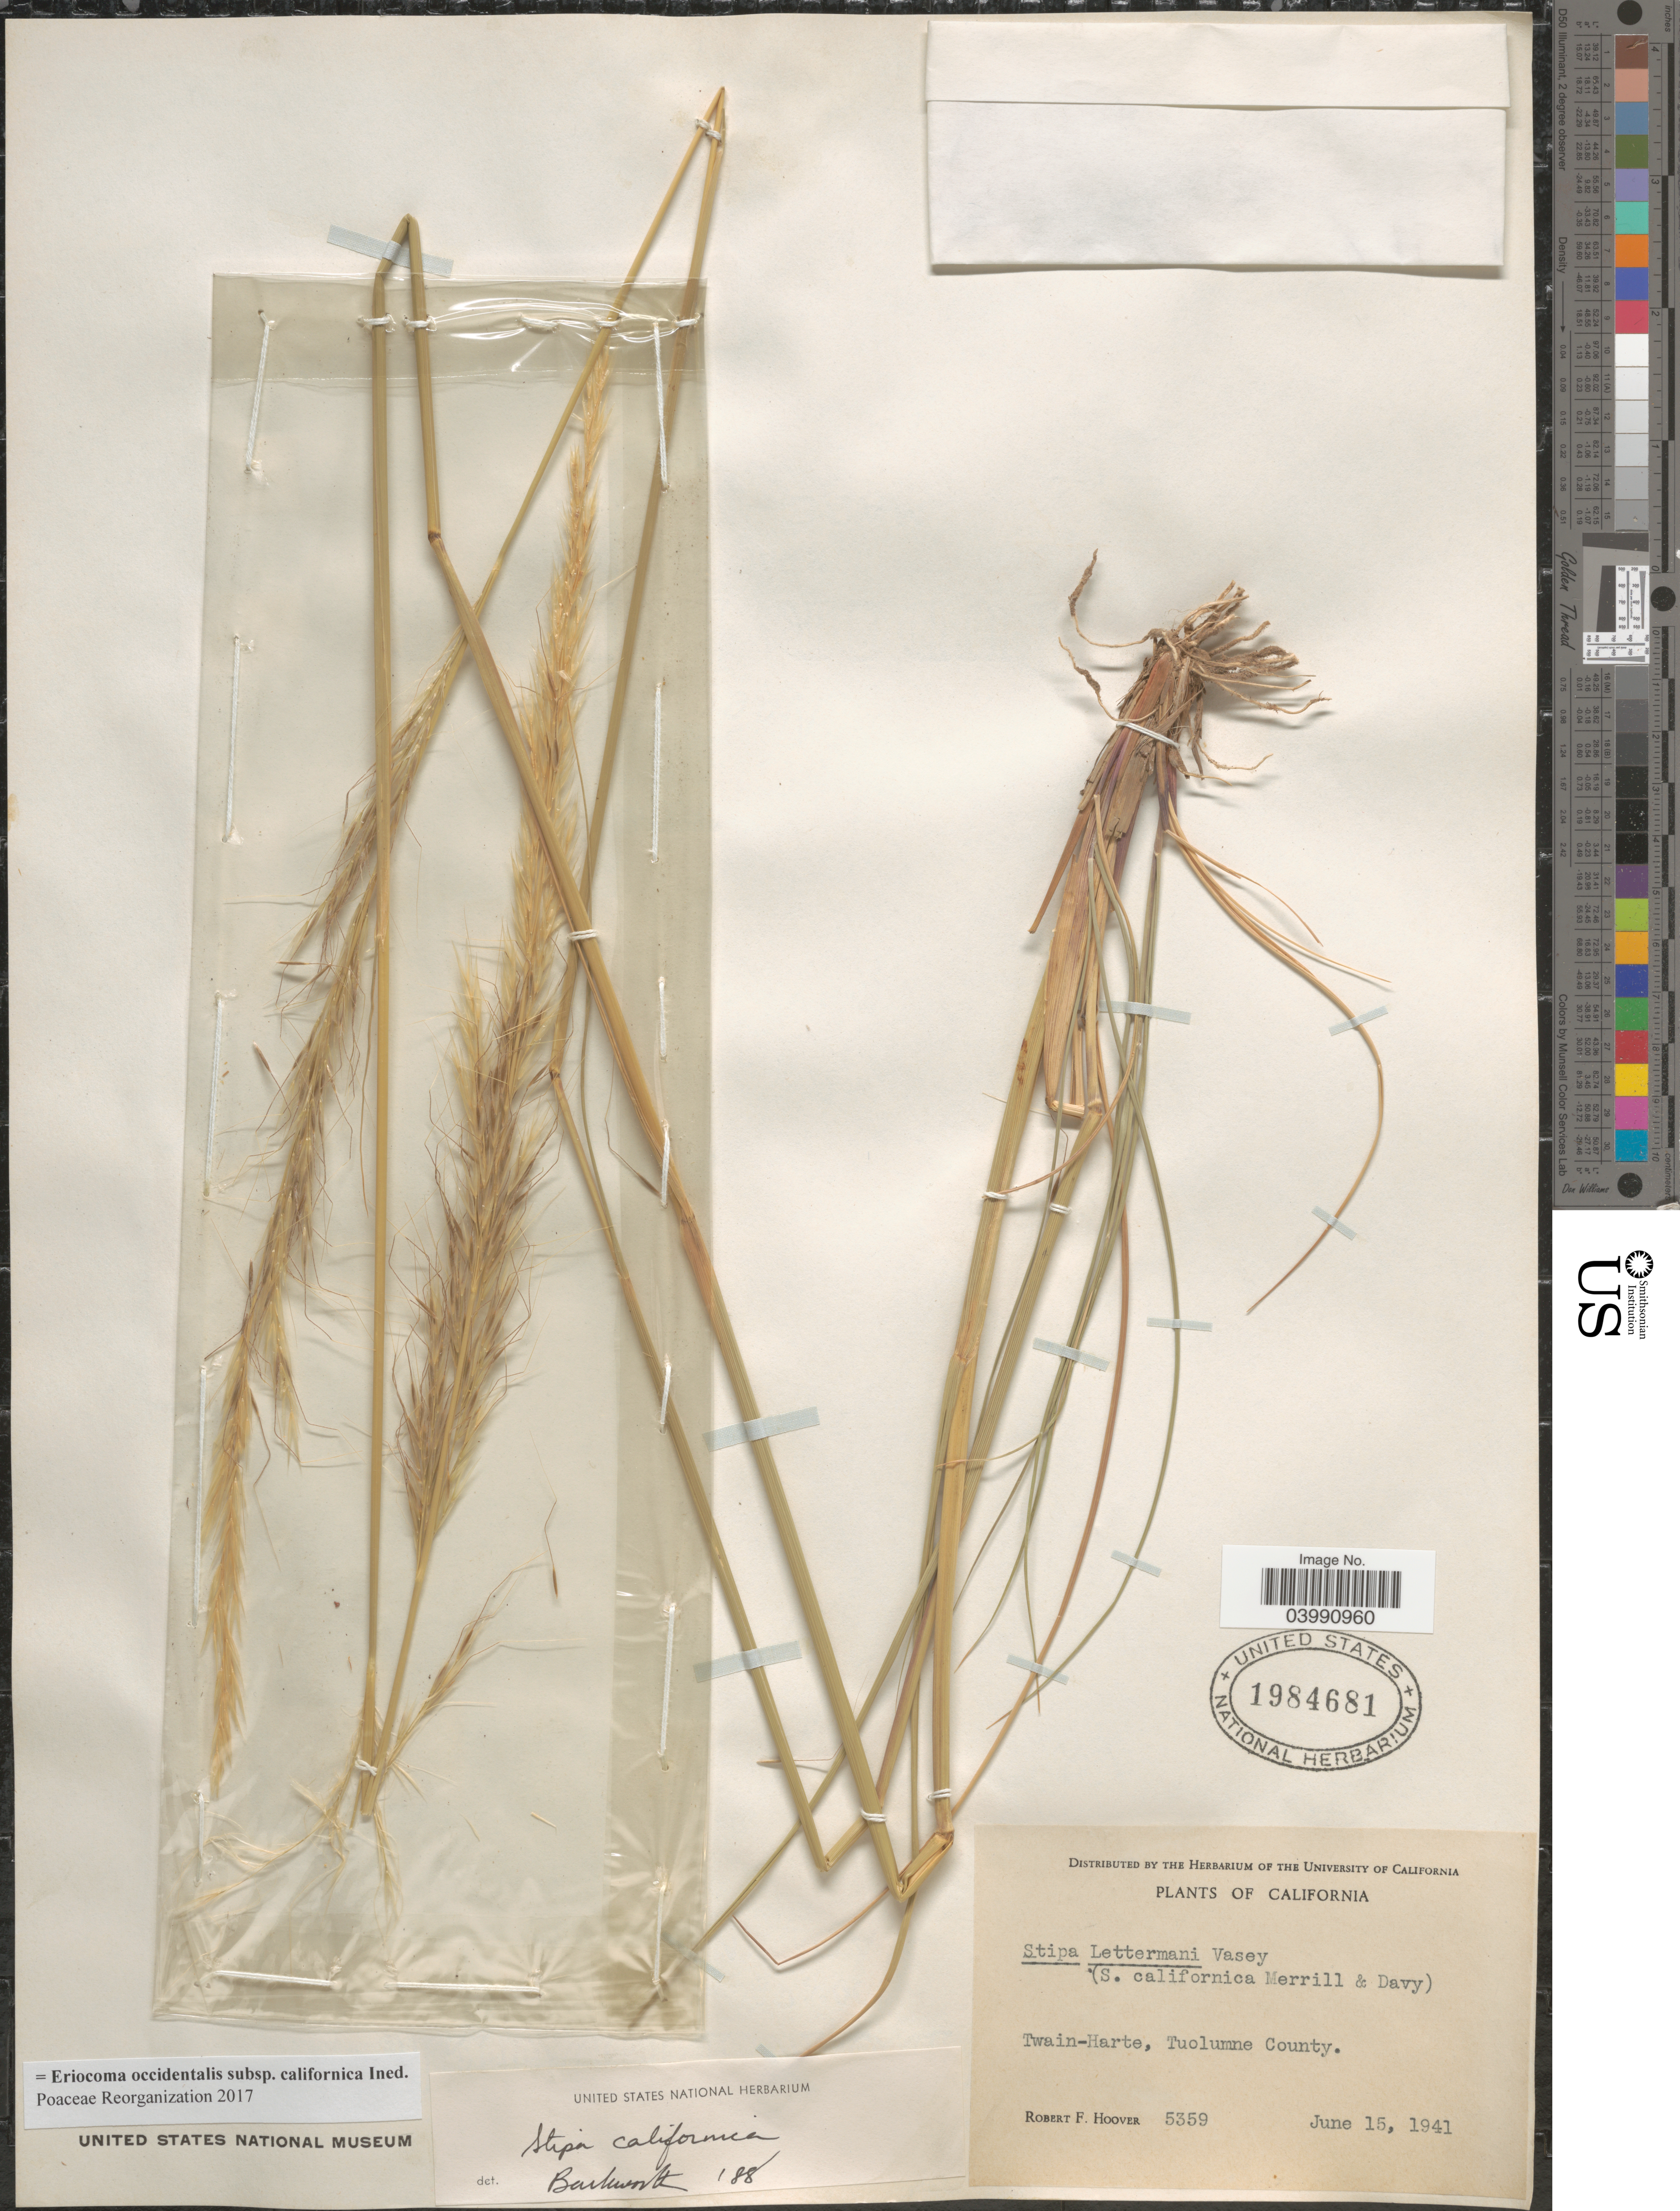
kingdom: Plantae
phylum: Tracheophyta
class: Liliopsida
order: Poales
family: Poaceae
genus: Eriocoma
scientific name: Eriocoma occidentalis subsp. californica ined.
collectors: R. F. Hoover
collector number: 5359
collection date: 1941-06-15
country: United States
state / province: California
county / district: Tuolumne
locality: Twain-Harte, Tuolumne County.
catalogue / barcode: US 1984681